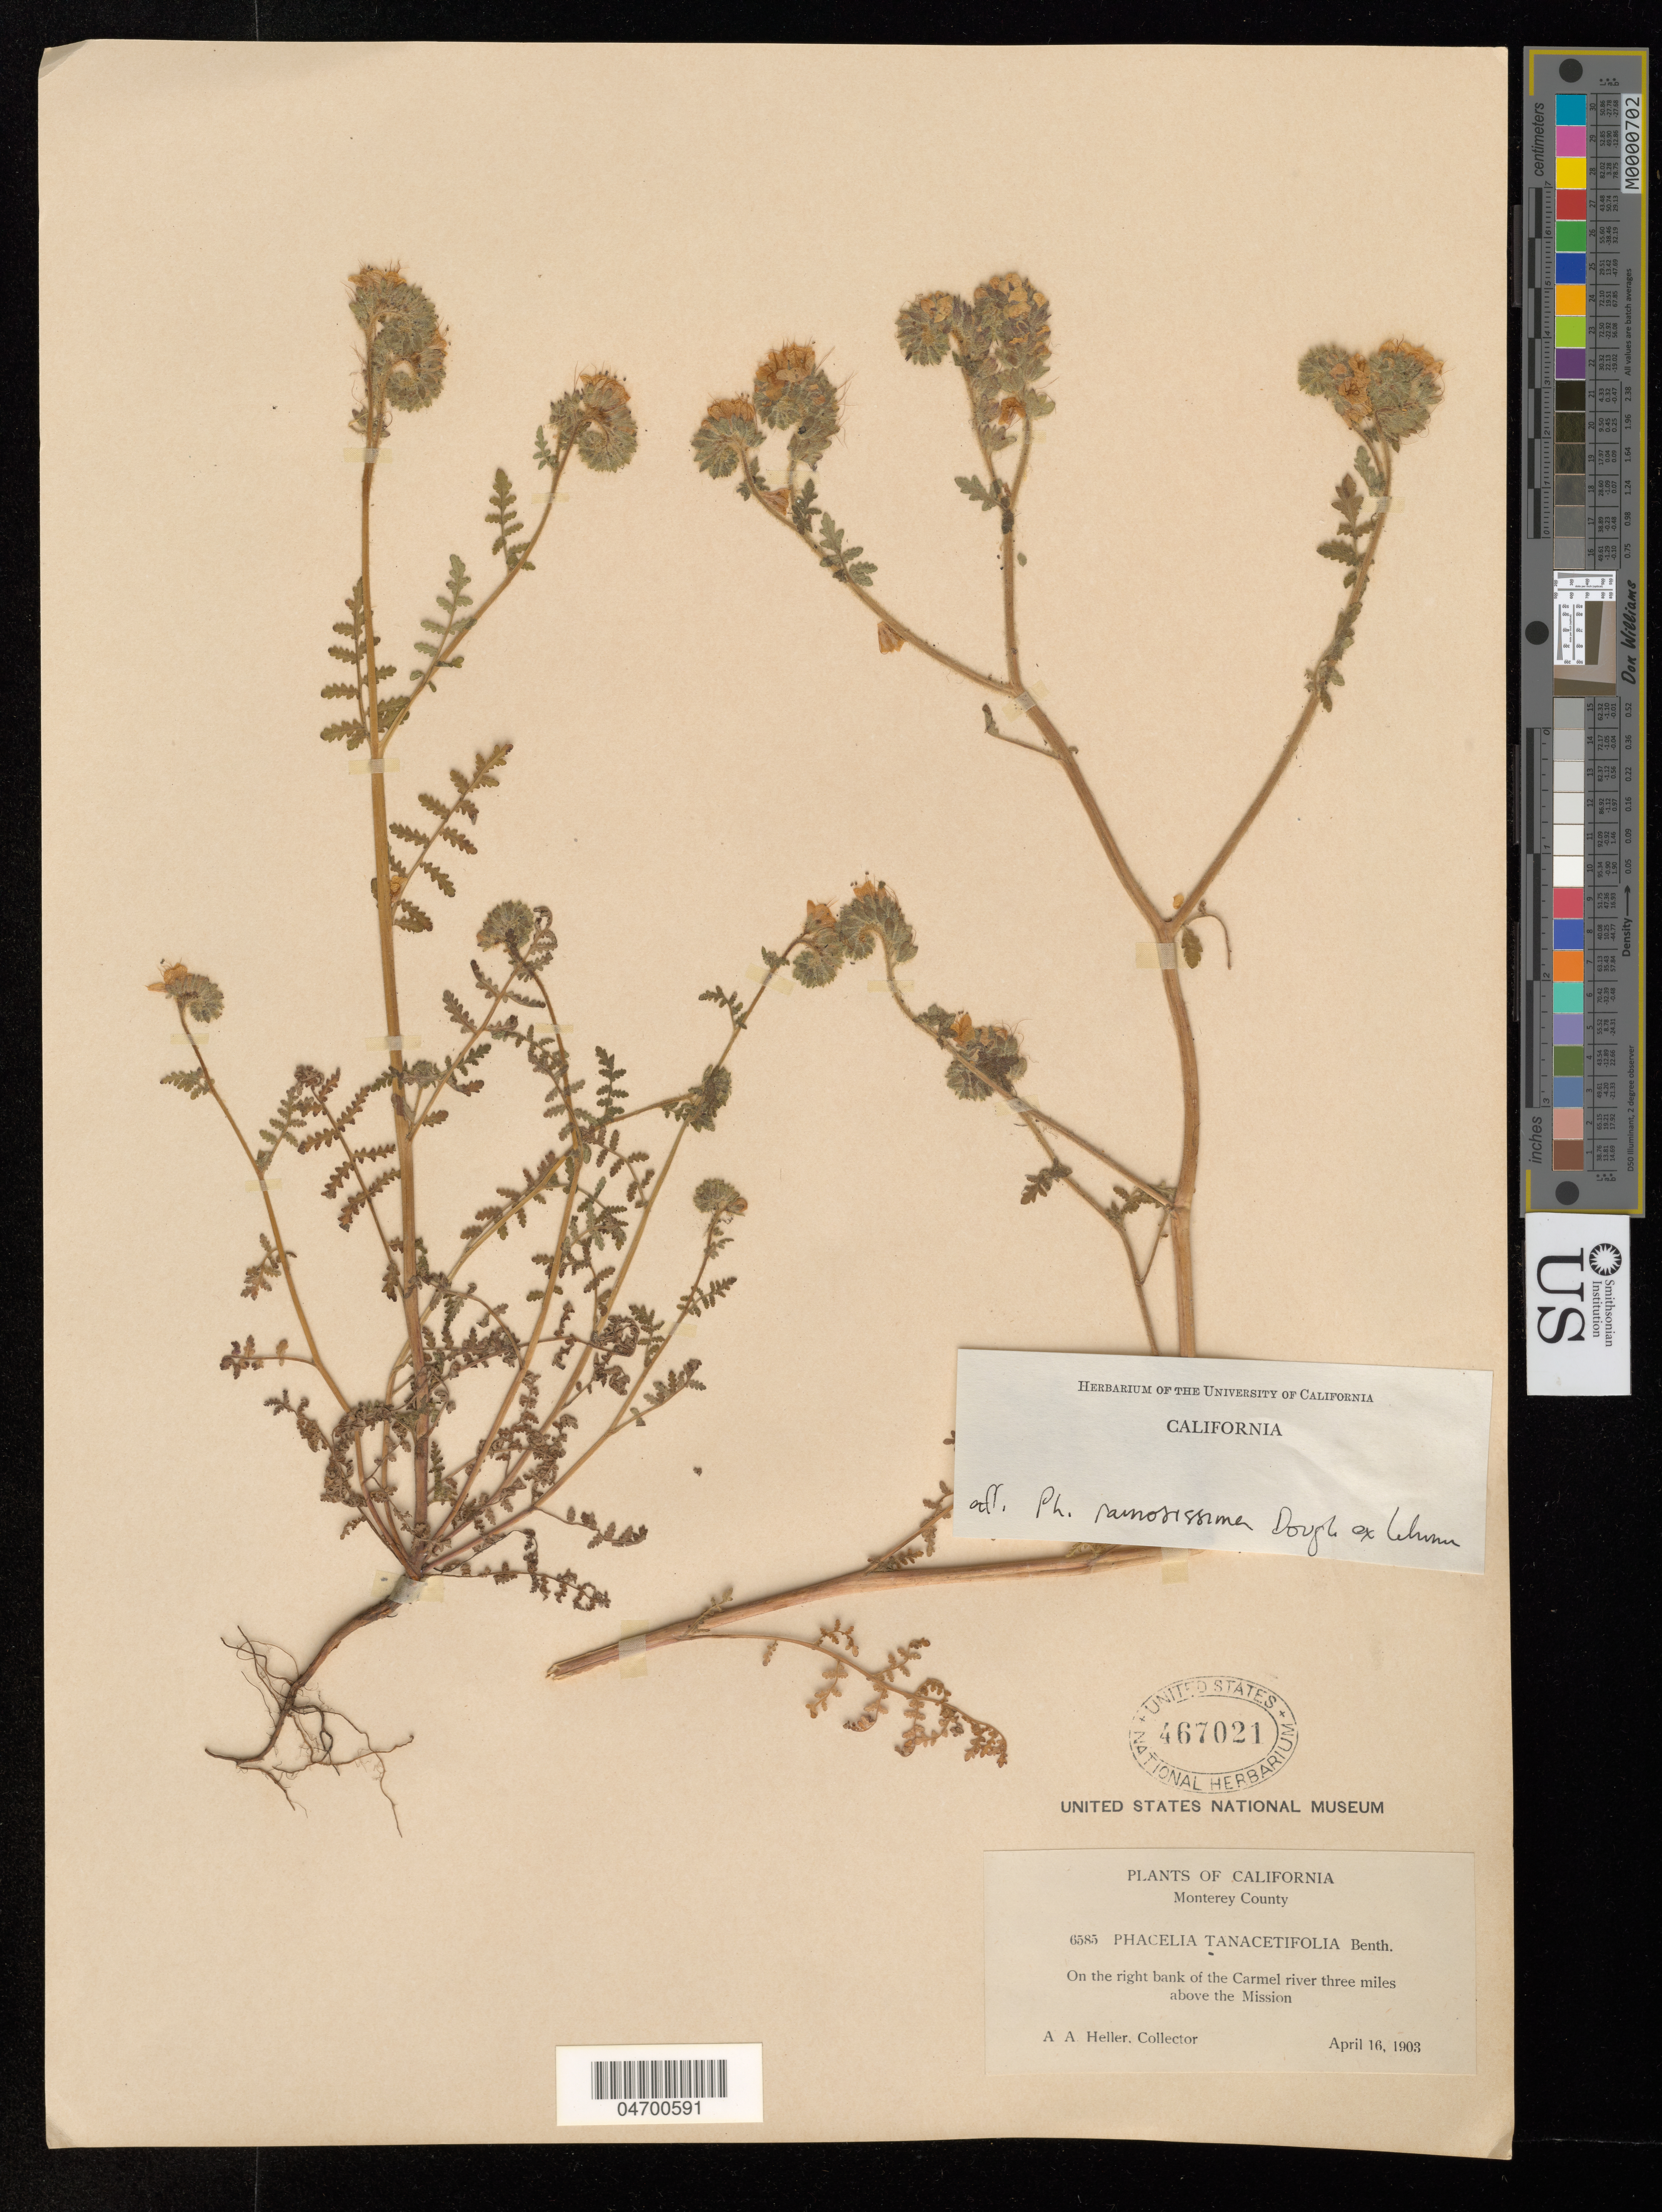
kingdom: Plantae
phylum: Tracheophyta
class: Magnoliopsida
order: Boraginales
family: Hydrophyllaceae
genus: Phacelia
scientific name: Phacelia ramosissima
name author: Douglas ex Lehm.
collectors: A. A. Heller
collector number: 6585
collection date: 1903-04-16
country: United States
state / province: California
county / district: Monterey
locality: Monterey County. On the right bank of the Carmel river three miles above the Mission.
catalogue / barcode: US 467021